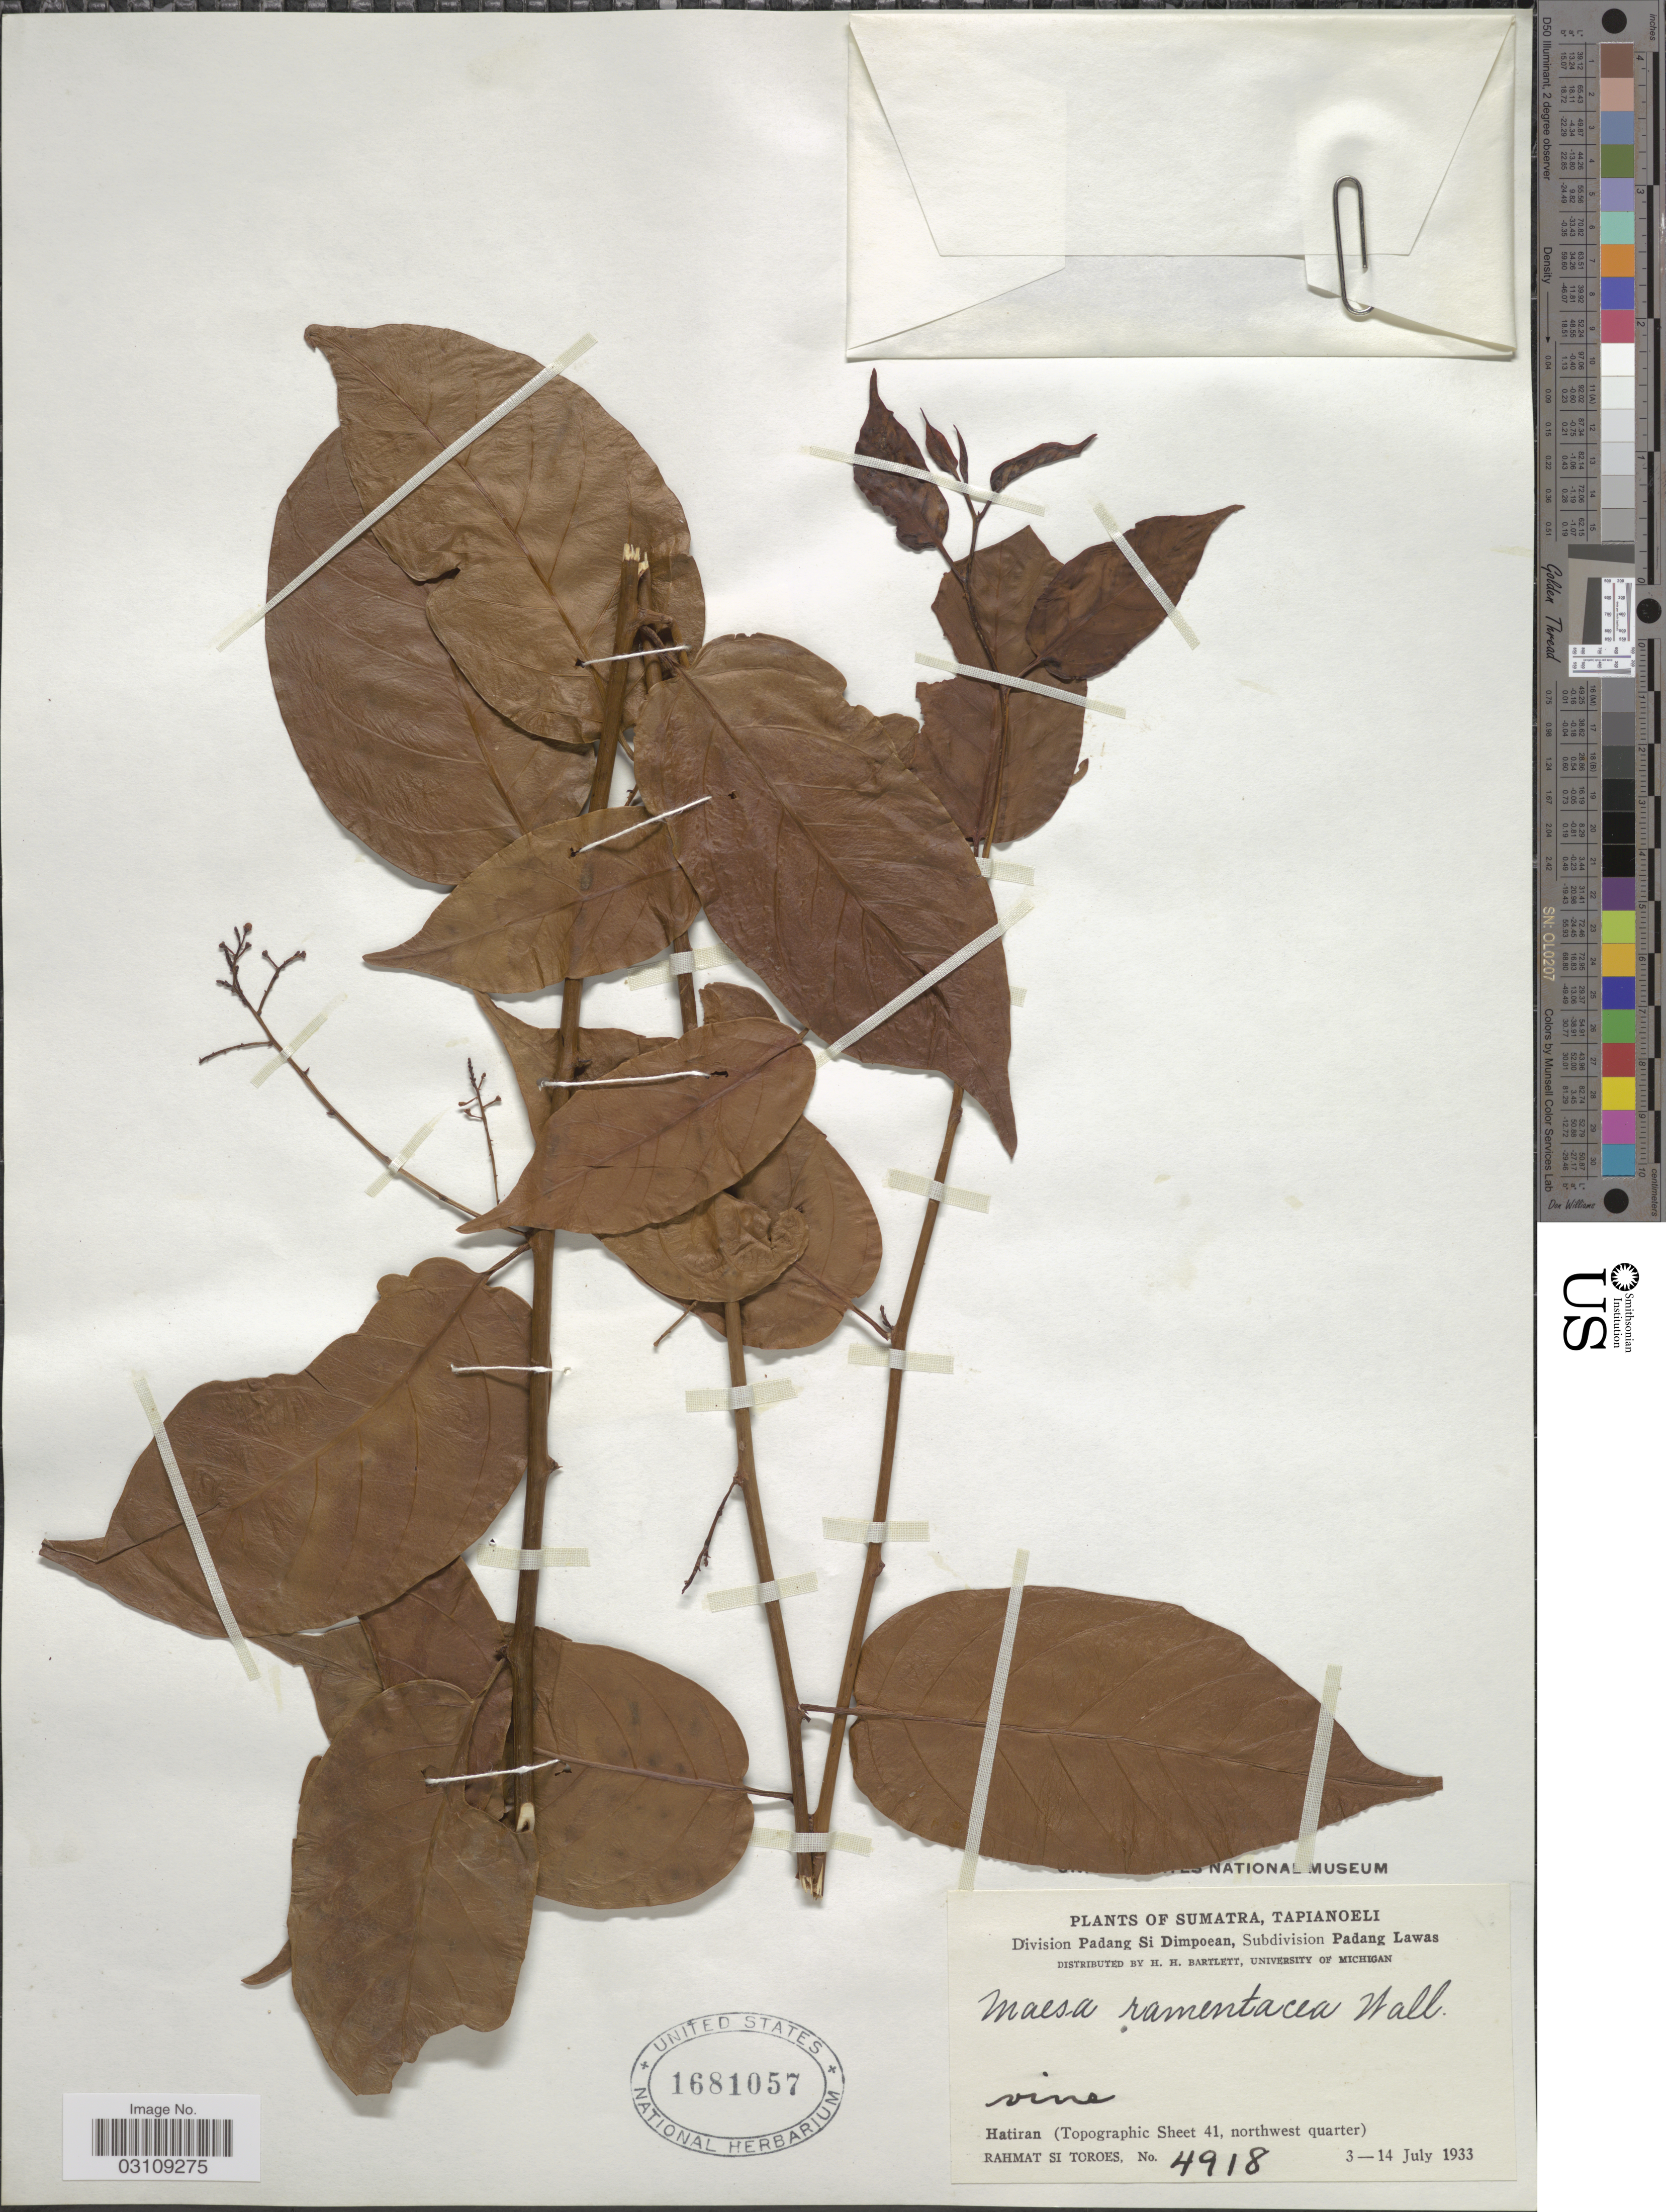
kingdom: Plantae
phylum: Tracheophyta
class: Magnoliopsida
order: Ericales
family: Primulaceae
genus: Maesa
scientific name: Maesa ramentacea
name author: (Roxb.) A. DC.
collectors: Rahmat Si Boeea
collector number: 4918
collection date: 1933-07-03/1933-07-14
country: Indonesia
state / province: Sumatra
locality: Tapianoeli. Division Padang Si Dimpoean, Subdivision Padang Lawas. Hatiran (Topographic Sheet 41, northwest quarter).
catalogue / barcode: US 1681057